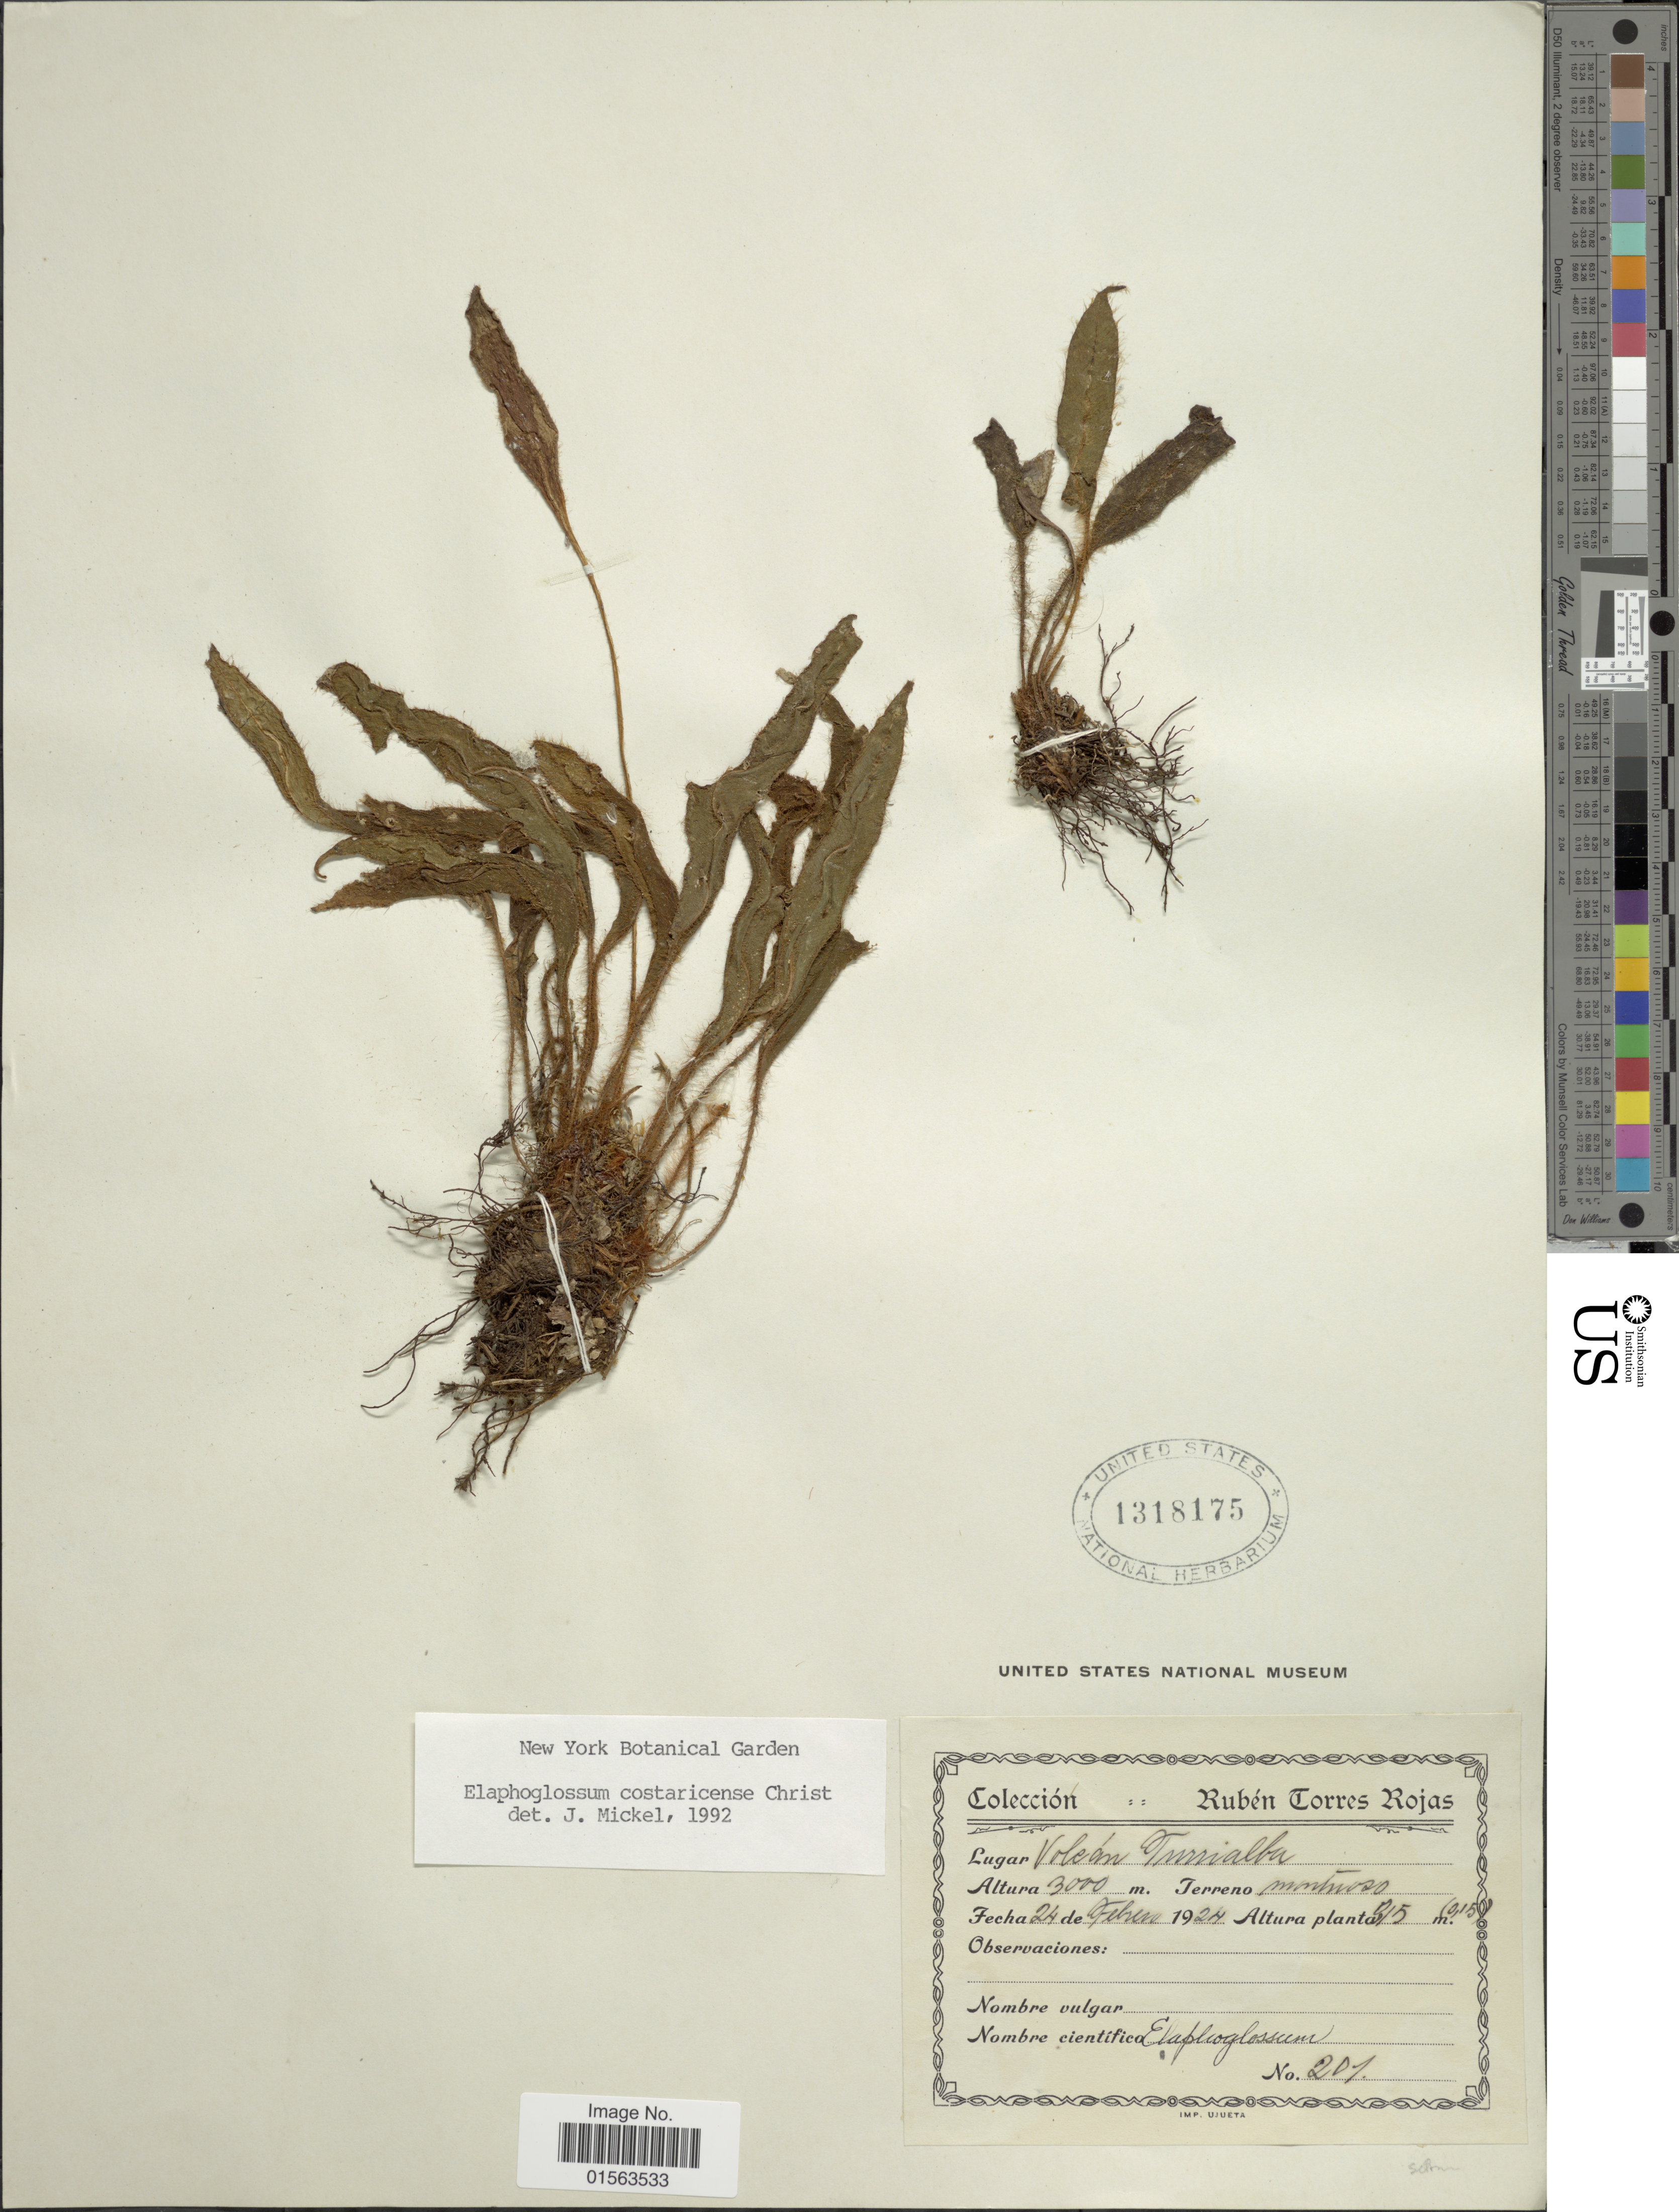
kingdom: Plantae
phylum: Tracheophyta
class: Polypodiopsida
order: Polypodiales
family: Dryopteridaceae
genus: Elaphoglossum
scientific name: Elaphoglossum costaricense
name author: Christ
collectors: R. Torres Rojas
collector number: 201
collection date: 1924-02-24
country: Costa Rica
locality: Volcan Turrialba, Terreno Montanoso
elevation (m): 3000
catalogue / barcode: US 1318175